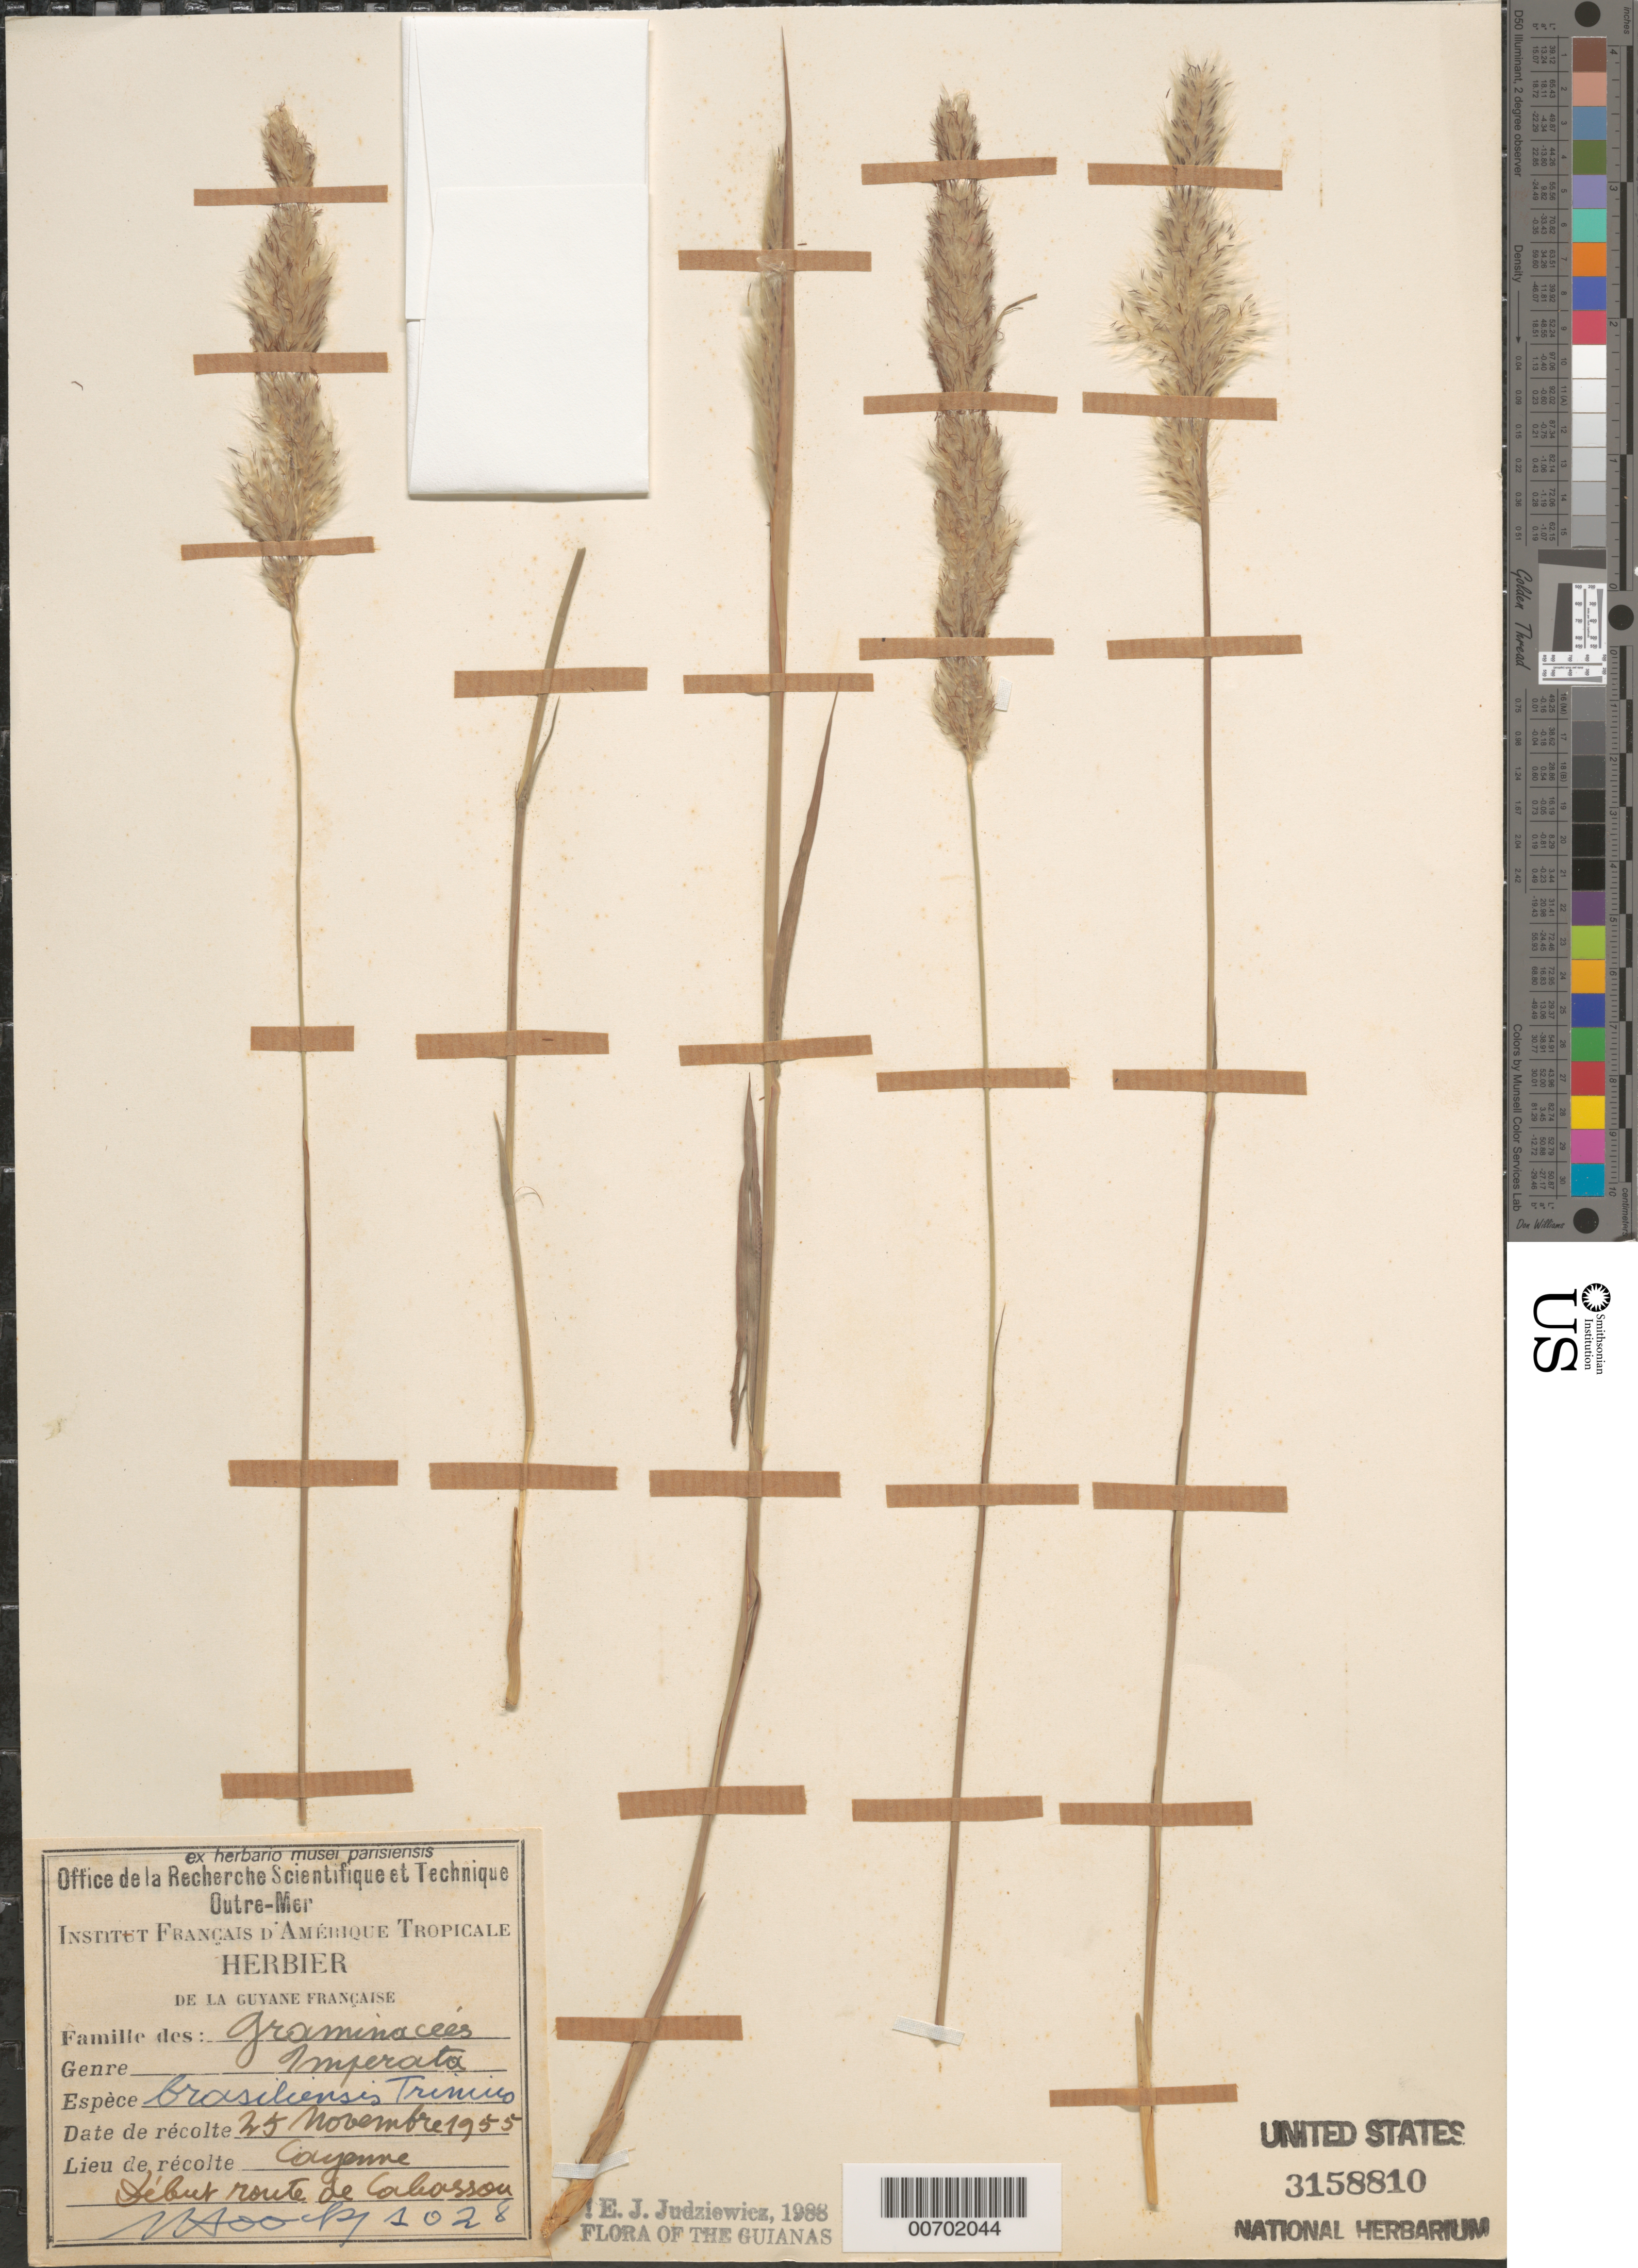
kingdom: Plantae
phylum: Tracheophyta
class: Liliopsida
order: Poales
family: Poaceae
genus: Imperata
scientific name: Imperata brasiliensis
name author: Trin.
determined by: Judziewicz, E. J.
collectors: J. Hoock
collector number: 1028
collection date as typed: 25-Nov-55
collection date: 1955-11-25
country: French Guiana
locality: Route de Cabassou, Cayenne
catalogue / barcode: US 3158810